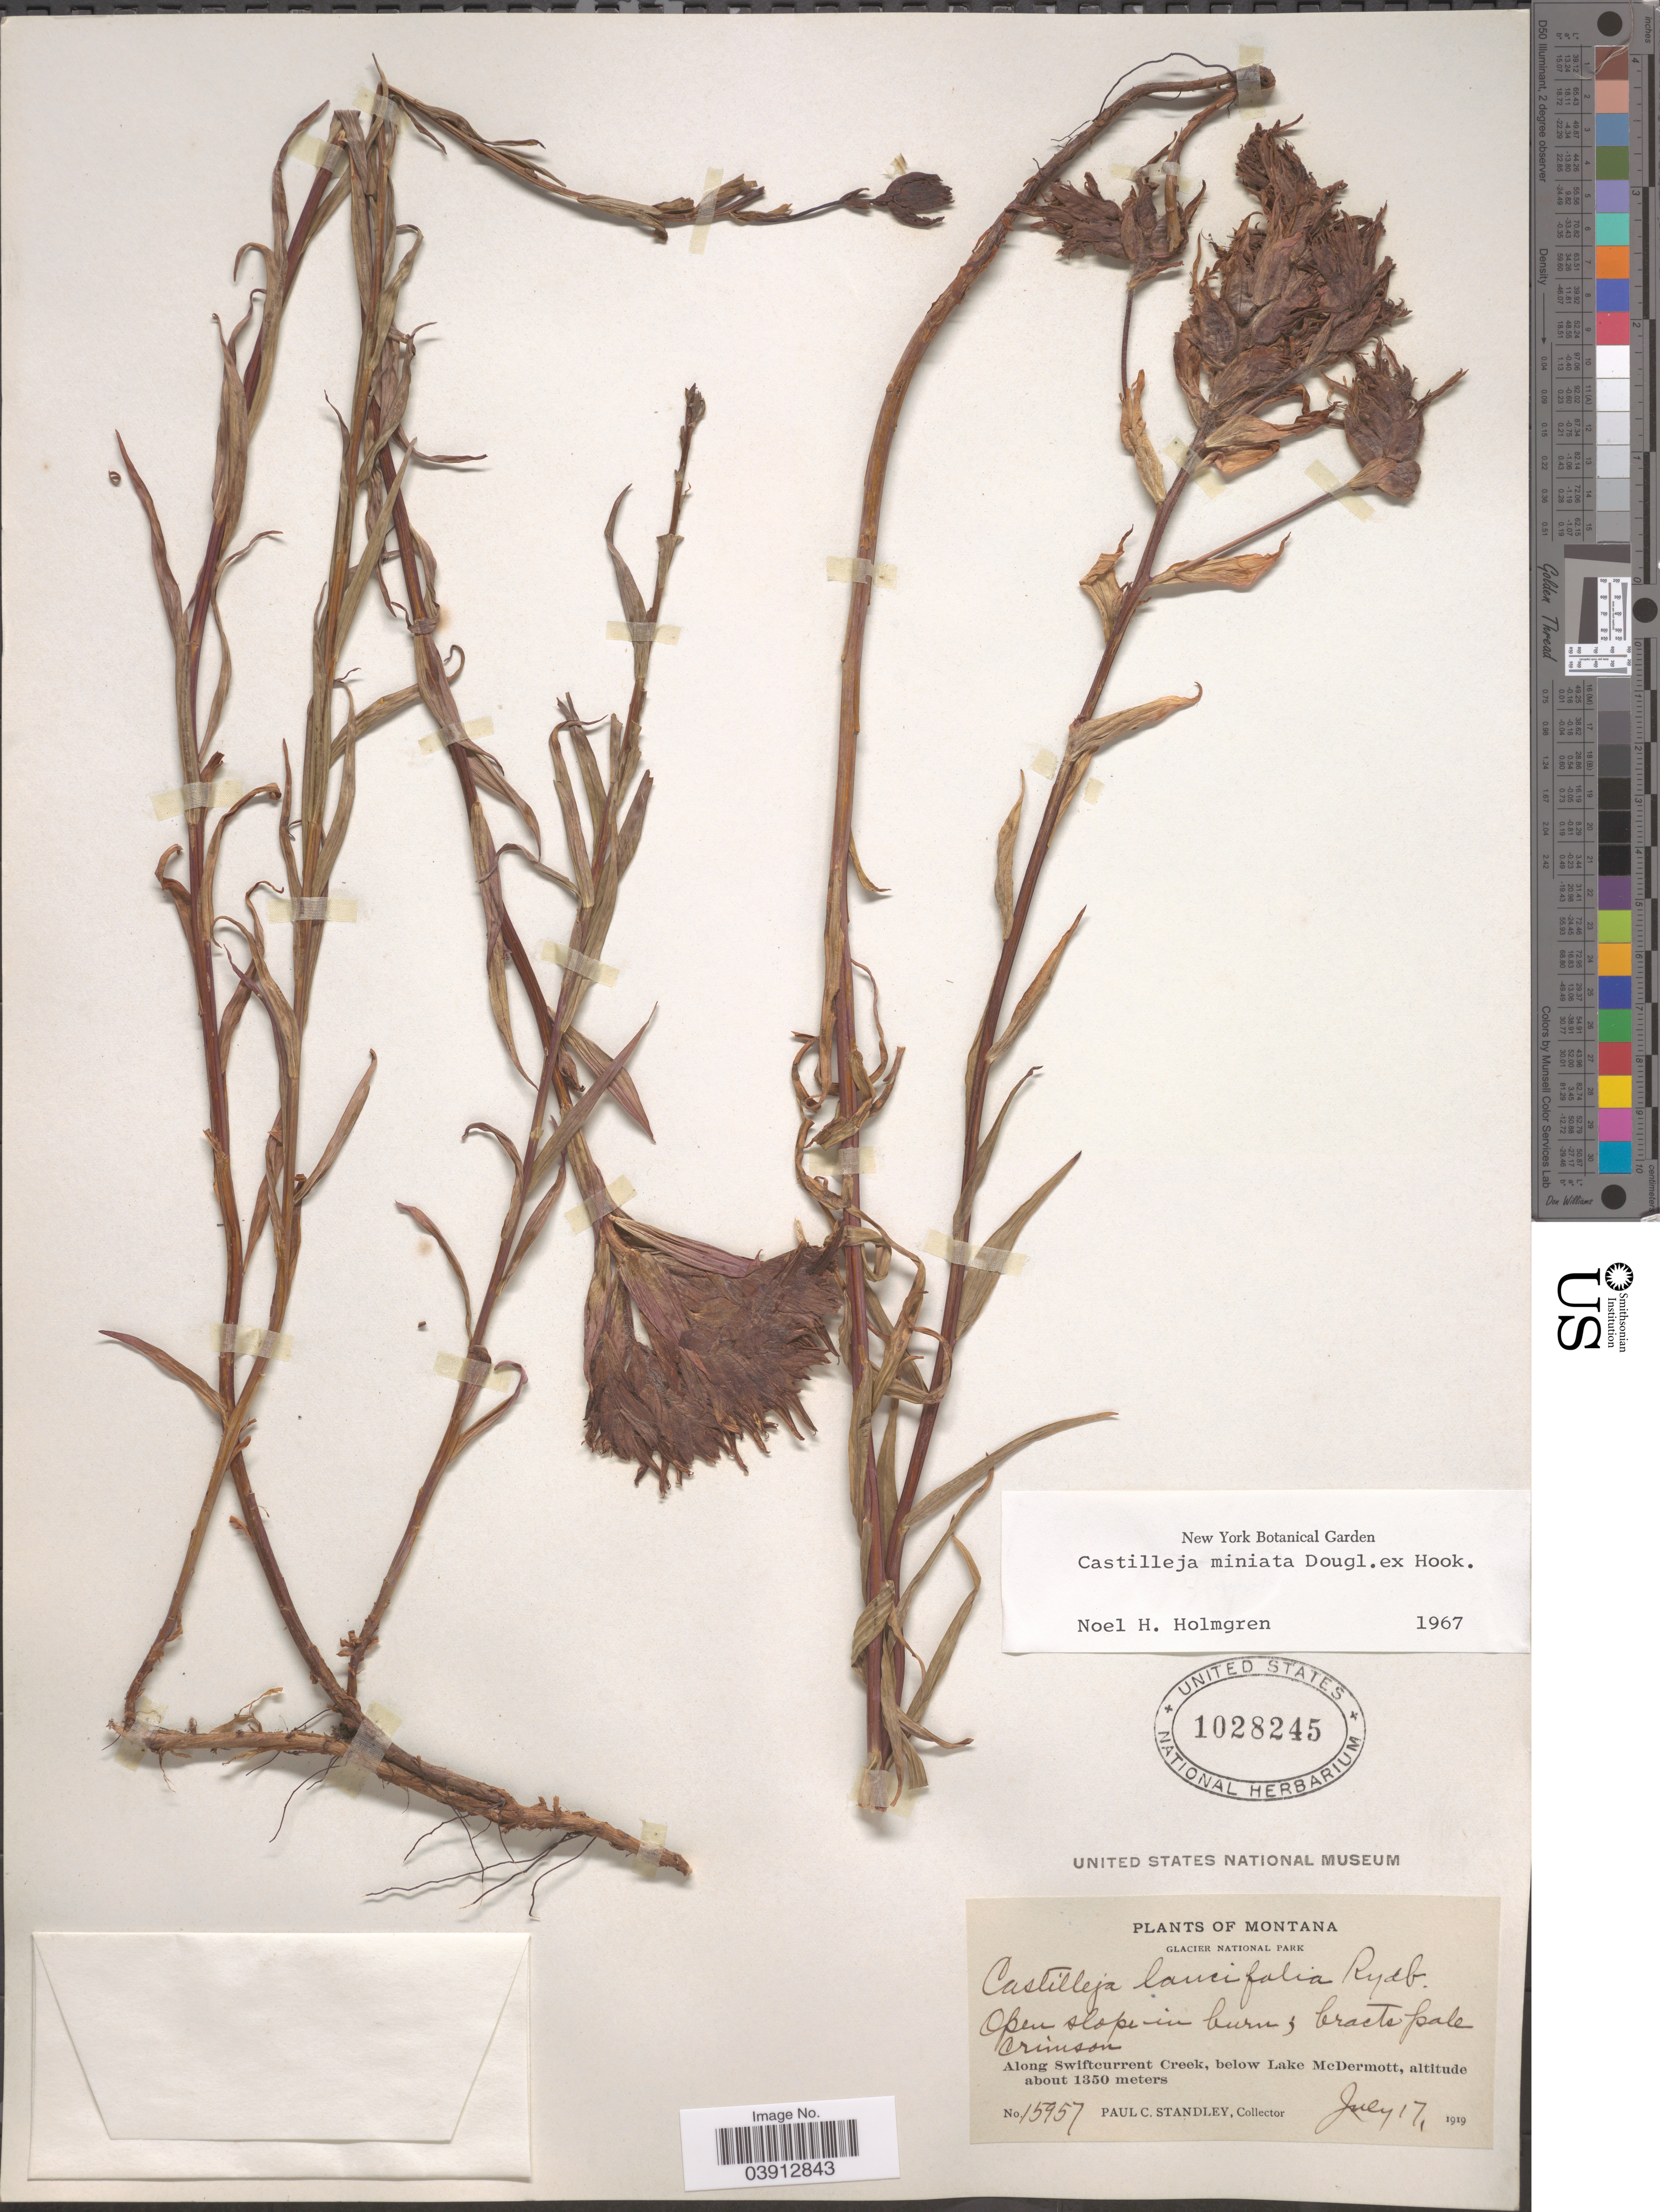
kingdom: Plantae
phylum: Tracheophyta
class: Magnoliopsida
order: Lamiales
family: Orobanchaceae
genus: Castilleja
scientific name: Castilleja miniata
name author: Douglas ex Hook.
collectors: P. C. Standley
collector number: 15957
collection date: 1919-07-17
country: United States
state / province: Montana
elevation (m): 1350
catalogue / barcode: US 1028245